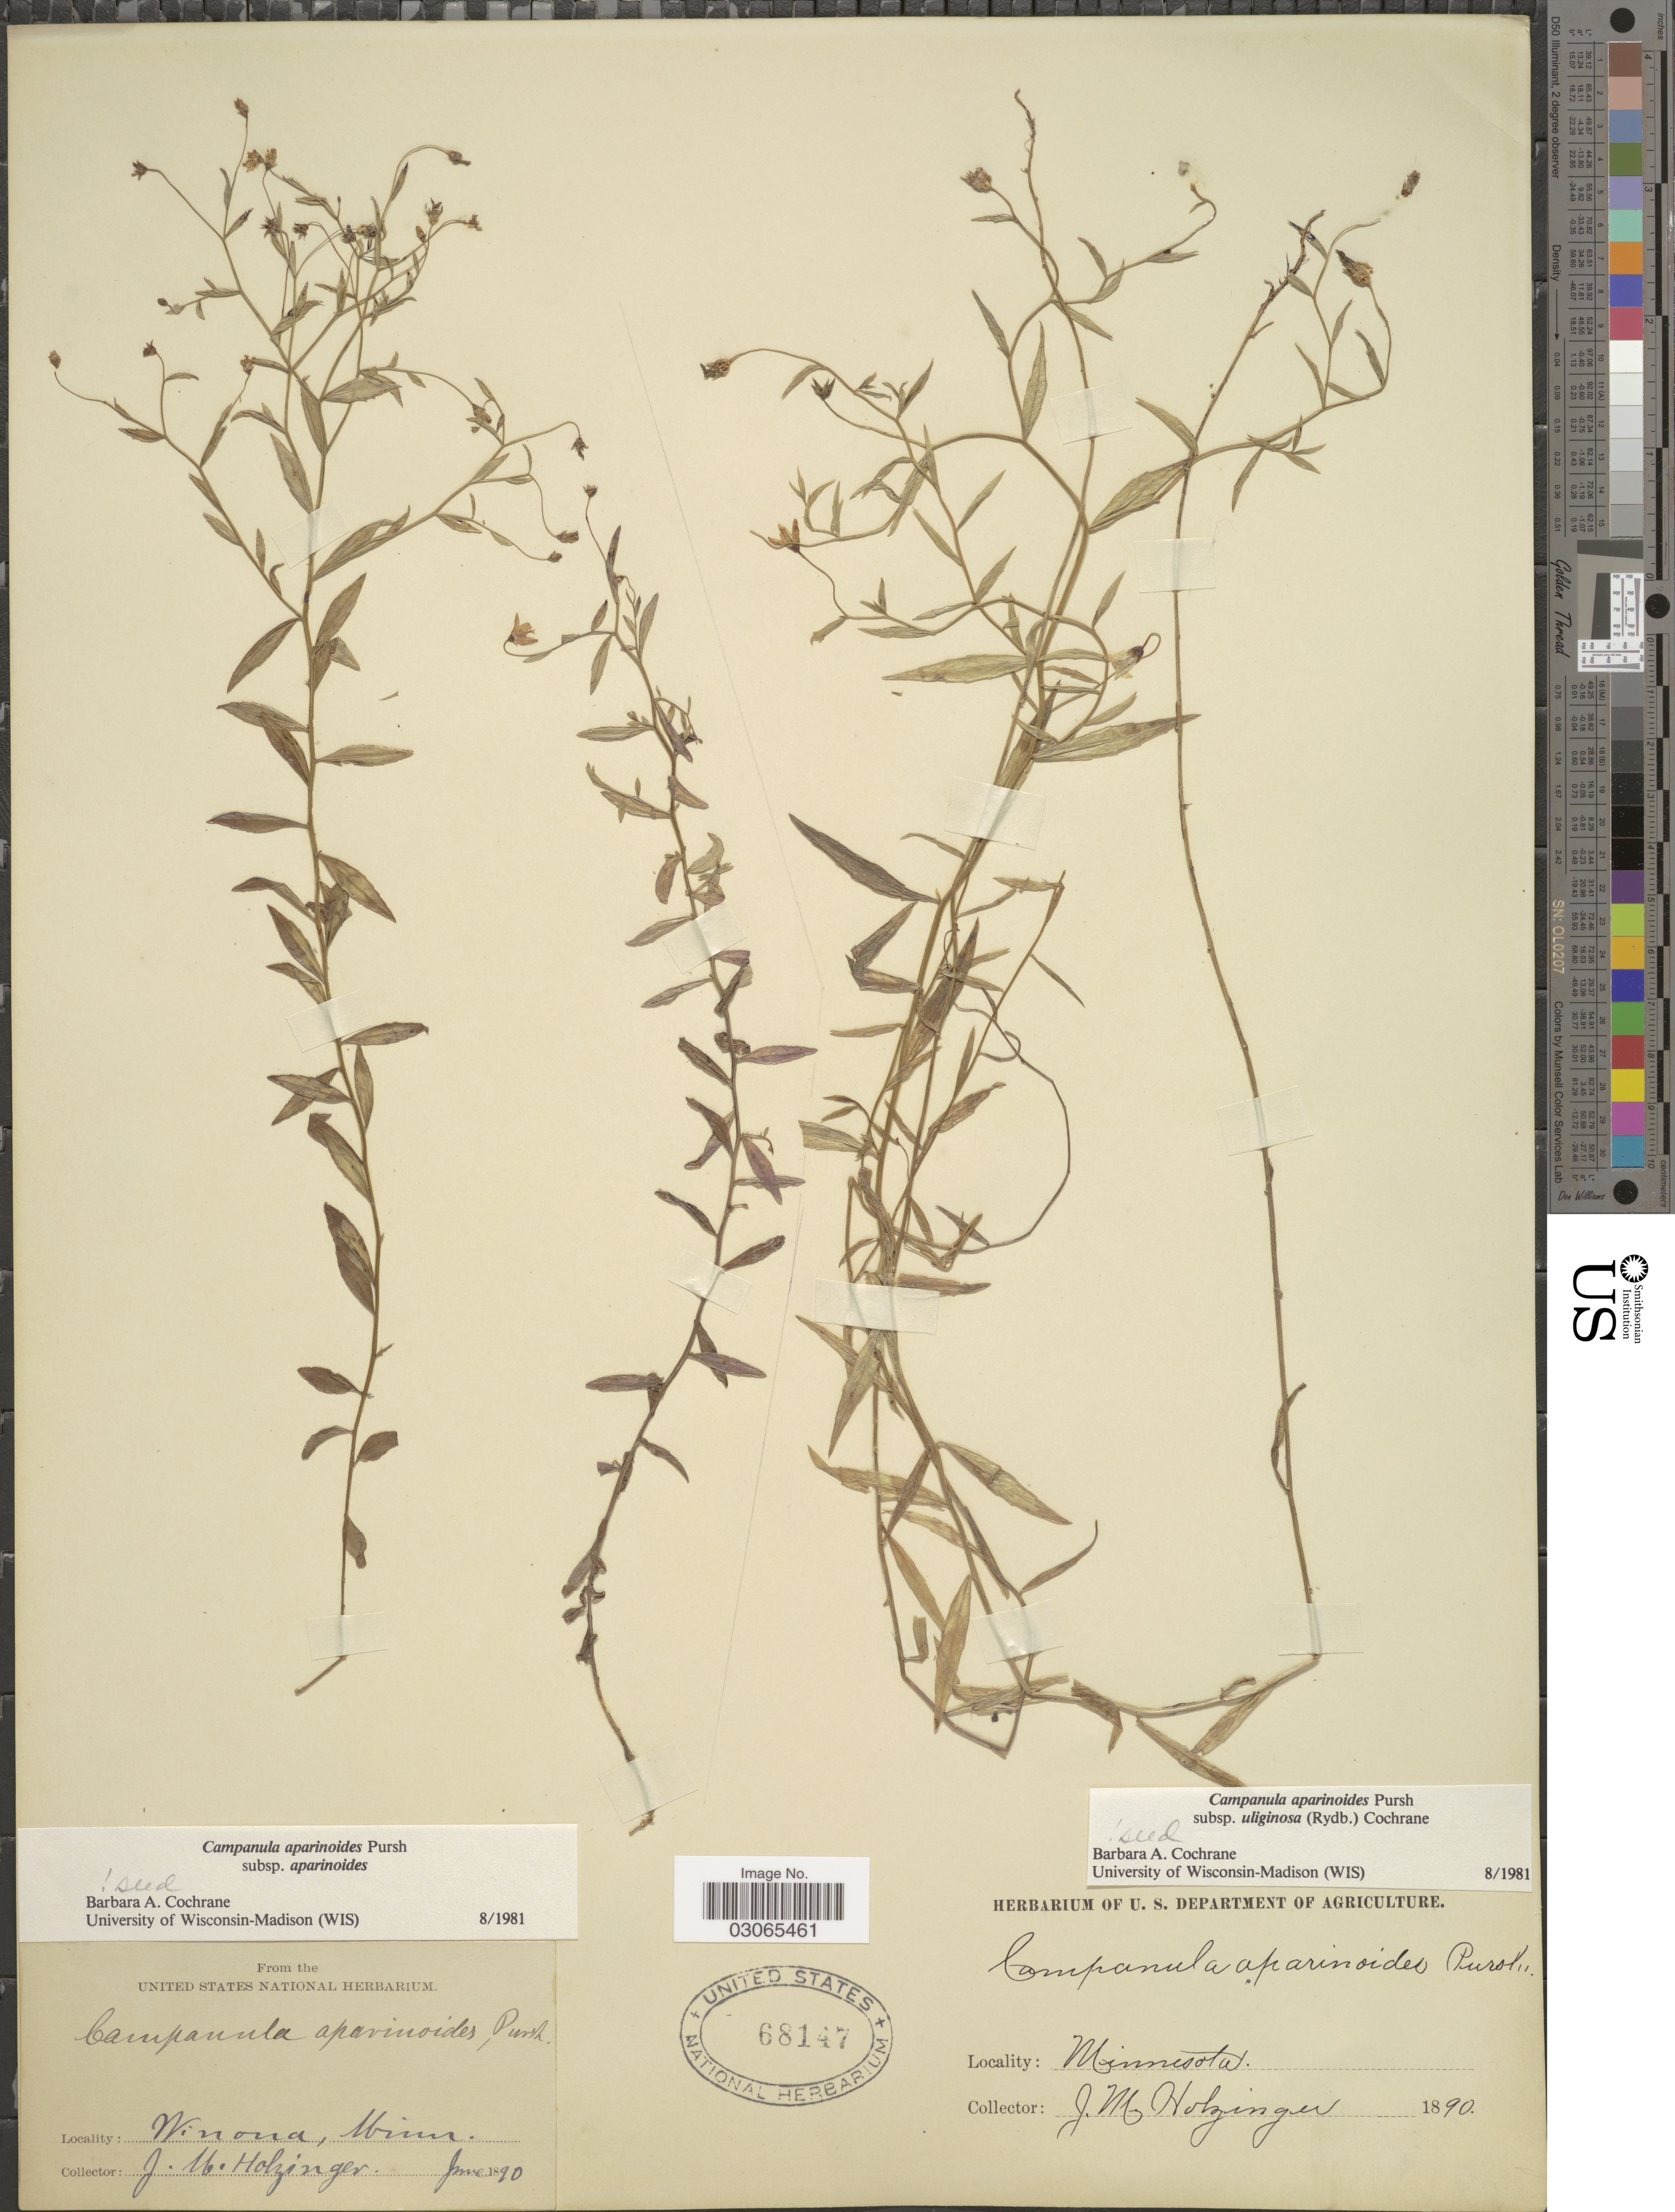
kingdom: Plantae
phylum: Tracheophyta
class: Magnoliopsida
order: Asterales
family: Campanulaceae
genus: Campanula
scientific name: Campanula aparinoides var. uliginosa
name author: (Rydb.) Gleason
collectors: J. M. Holzinger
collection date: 1890-06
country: United States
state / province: Minnesota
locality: Winona.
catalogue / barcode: US 68147